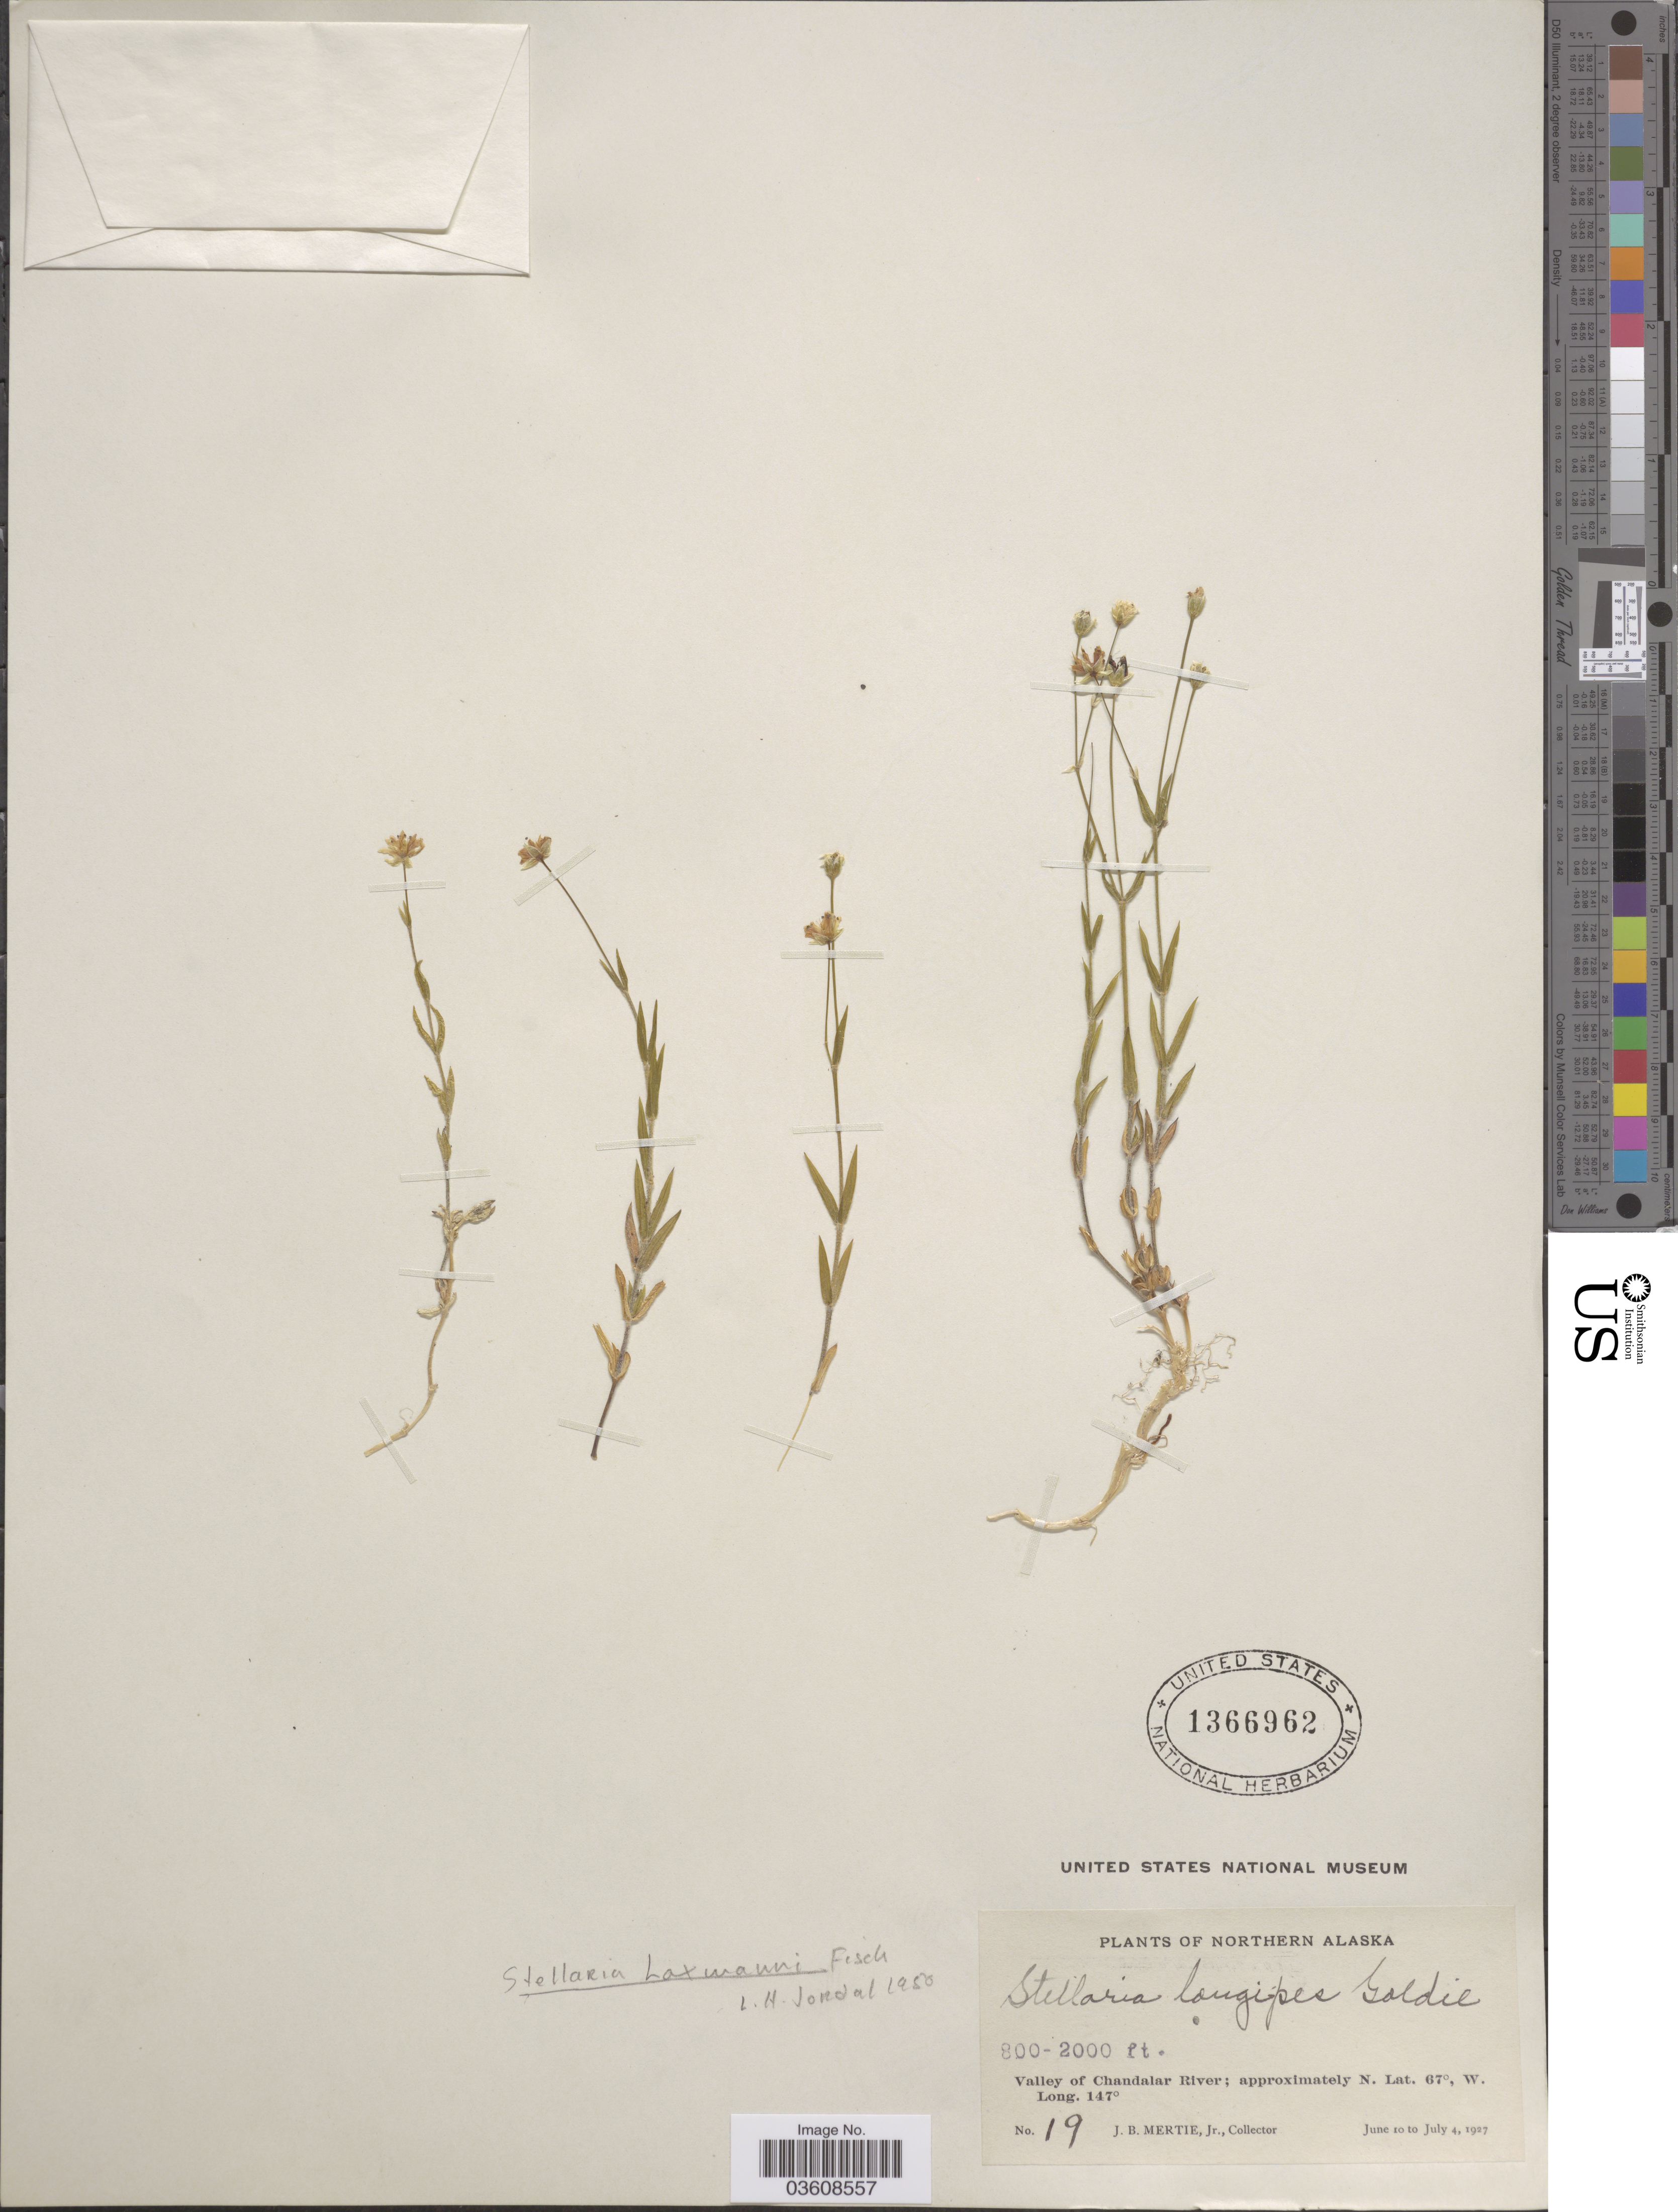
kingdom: Plantae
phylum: Tracheophyta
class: Magnoliopsida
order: Caryophyllales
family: Caryophyllaceae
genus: Stellaria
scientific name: Stellaria laxmannii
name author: Fisch. ex Ser.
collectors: J. Mertie Jr.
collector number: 19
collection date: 1927-06-10/1927-07-04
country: United States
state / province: Alaska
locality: Northern Alaska. Valley of Chandalar River.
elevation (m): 244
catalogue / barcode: US 1366962